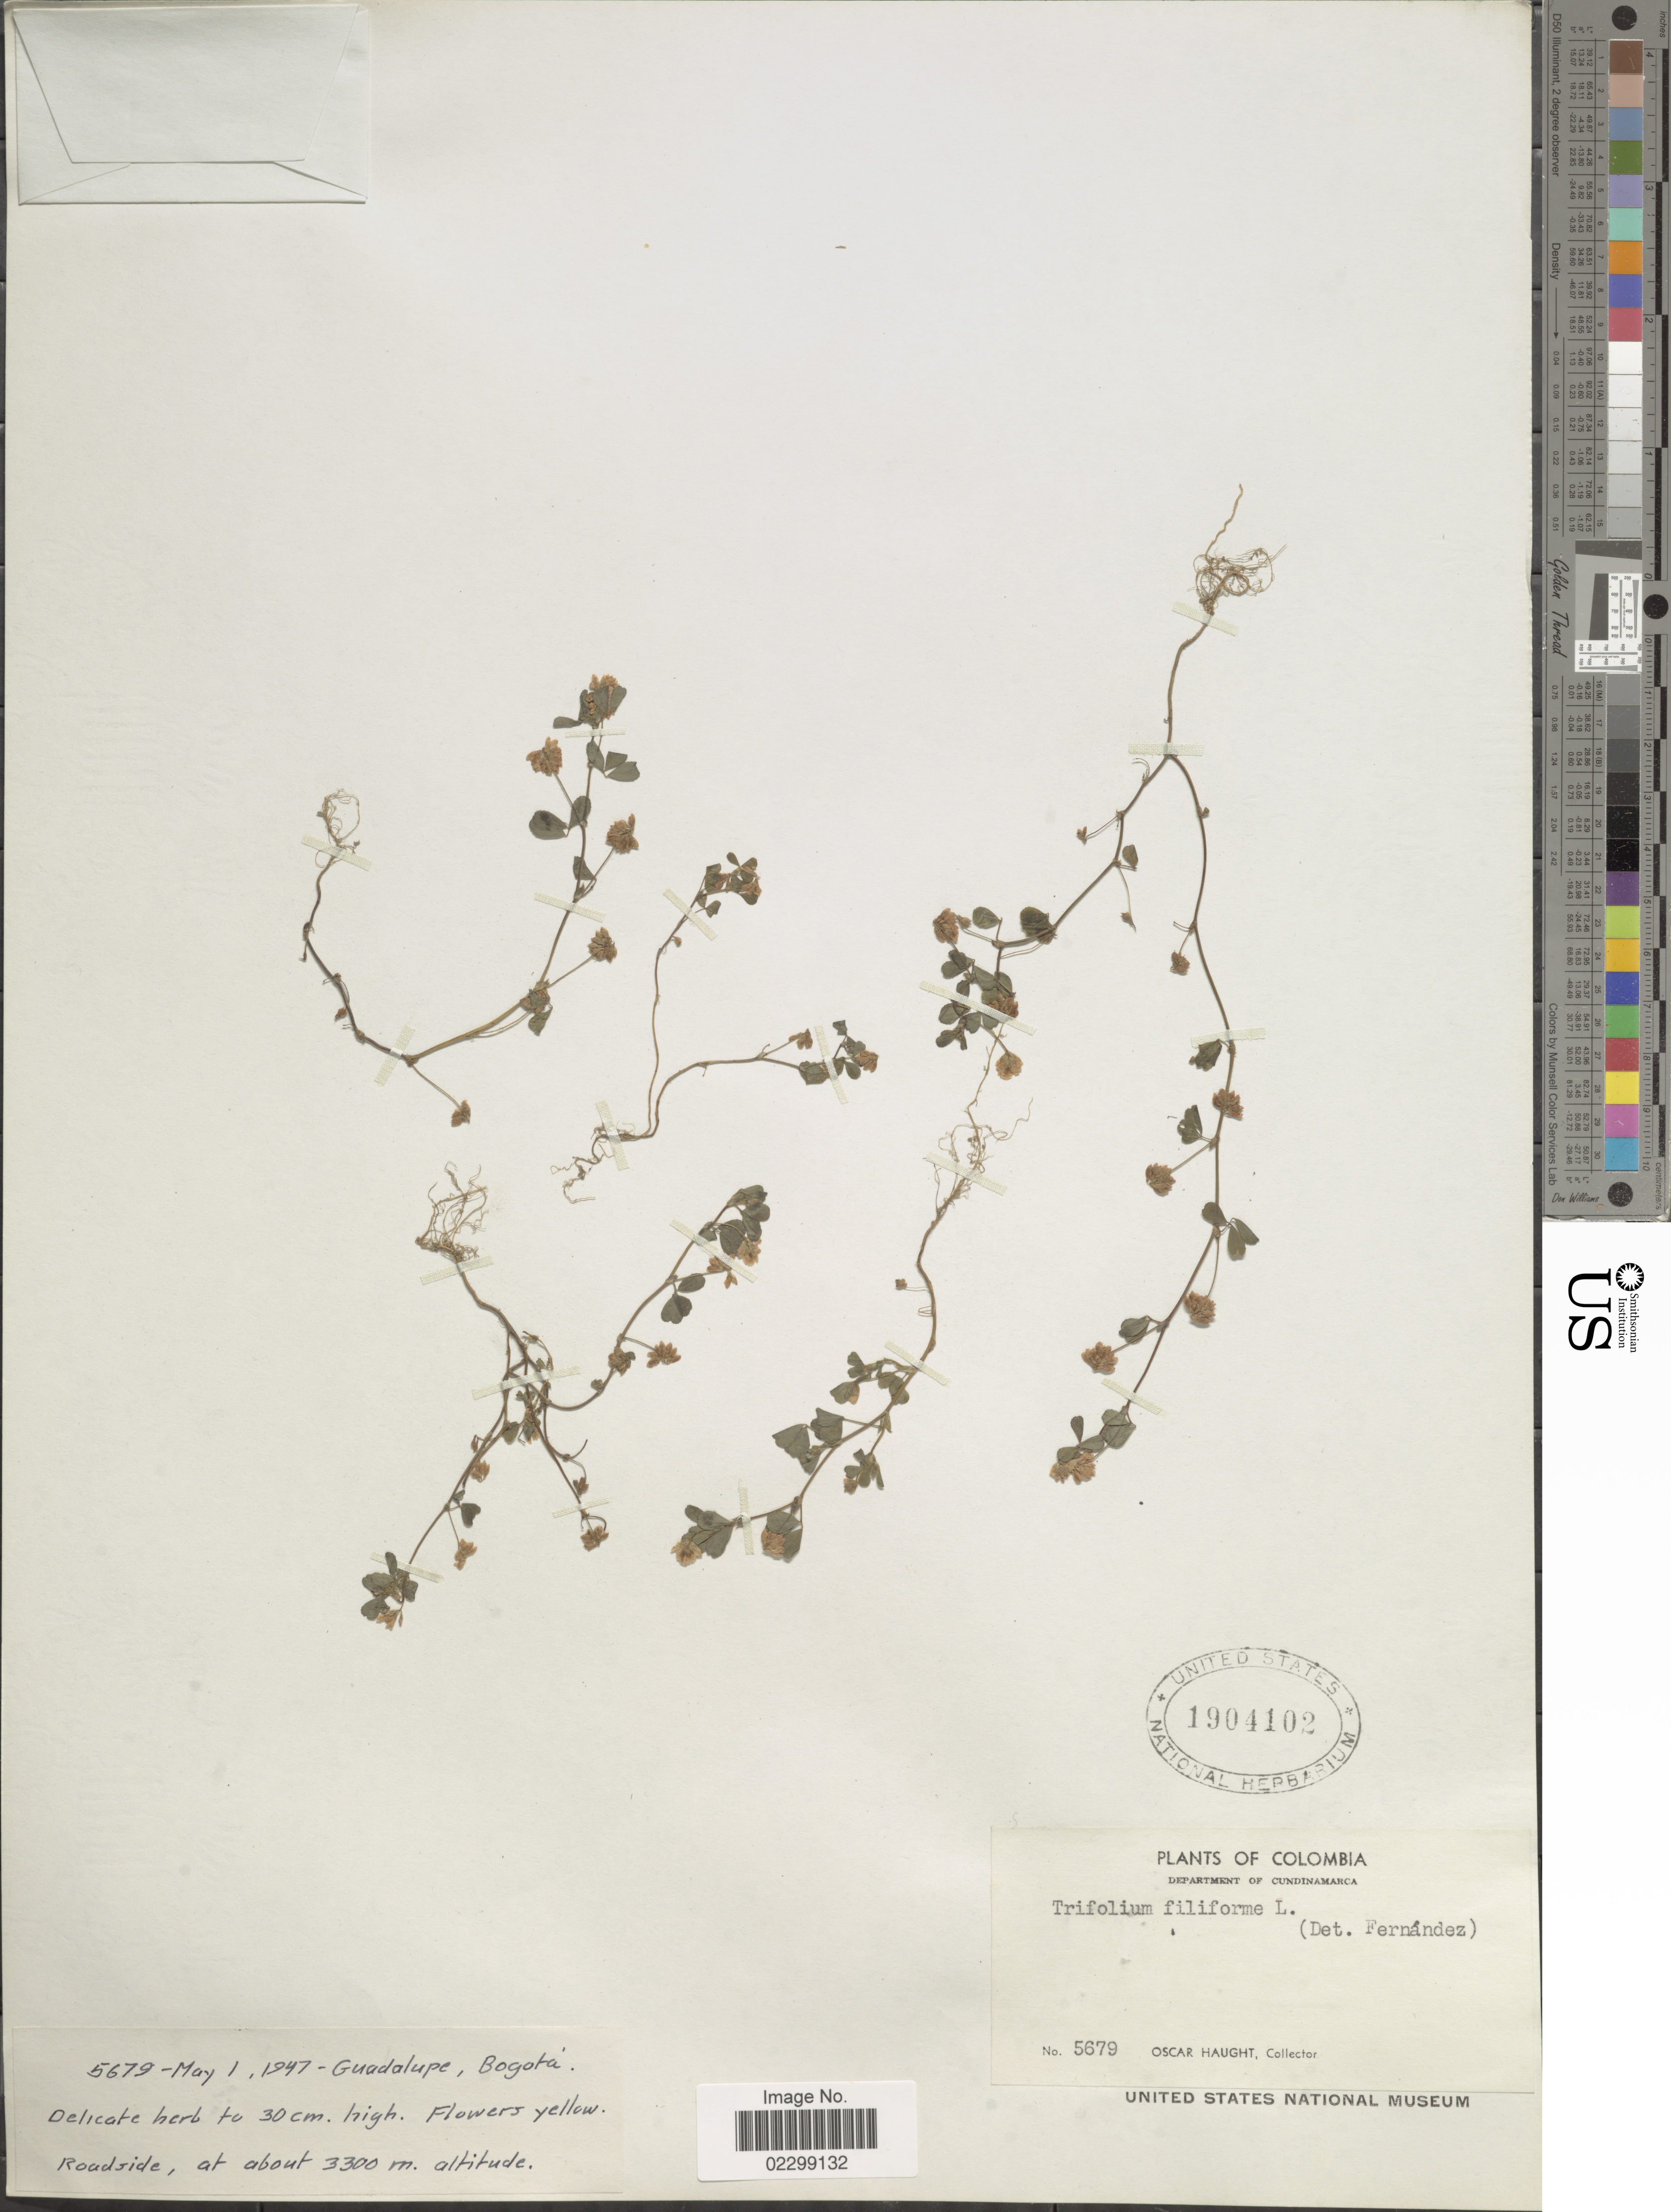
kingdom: Plantae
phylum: Tracheophyta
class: Magnoliopsida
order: Fabales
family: Fabaceae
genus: Trifolium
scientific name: Trifolium dubium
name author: Sibth.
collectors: O. L. Haught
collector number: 5679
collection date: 1947-05-01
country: Colombia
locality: Department of Cundinamarca, Guadalupe, Bogotá, roadside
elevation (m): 3300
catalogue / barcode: US 1904102